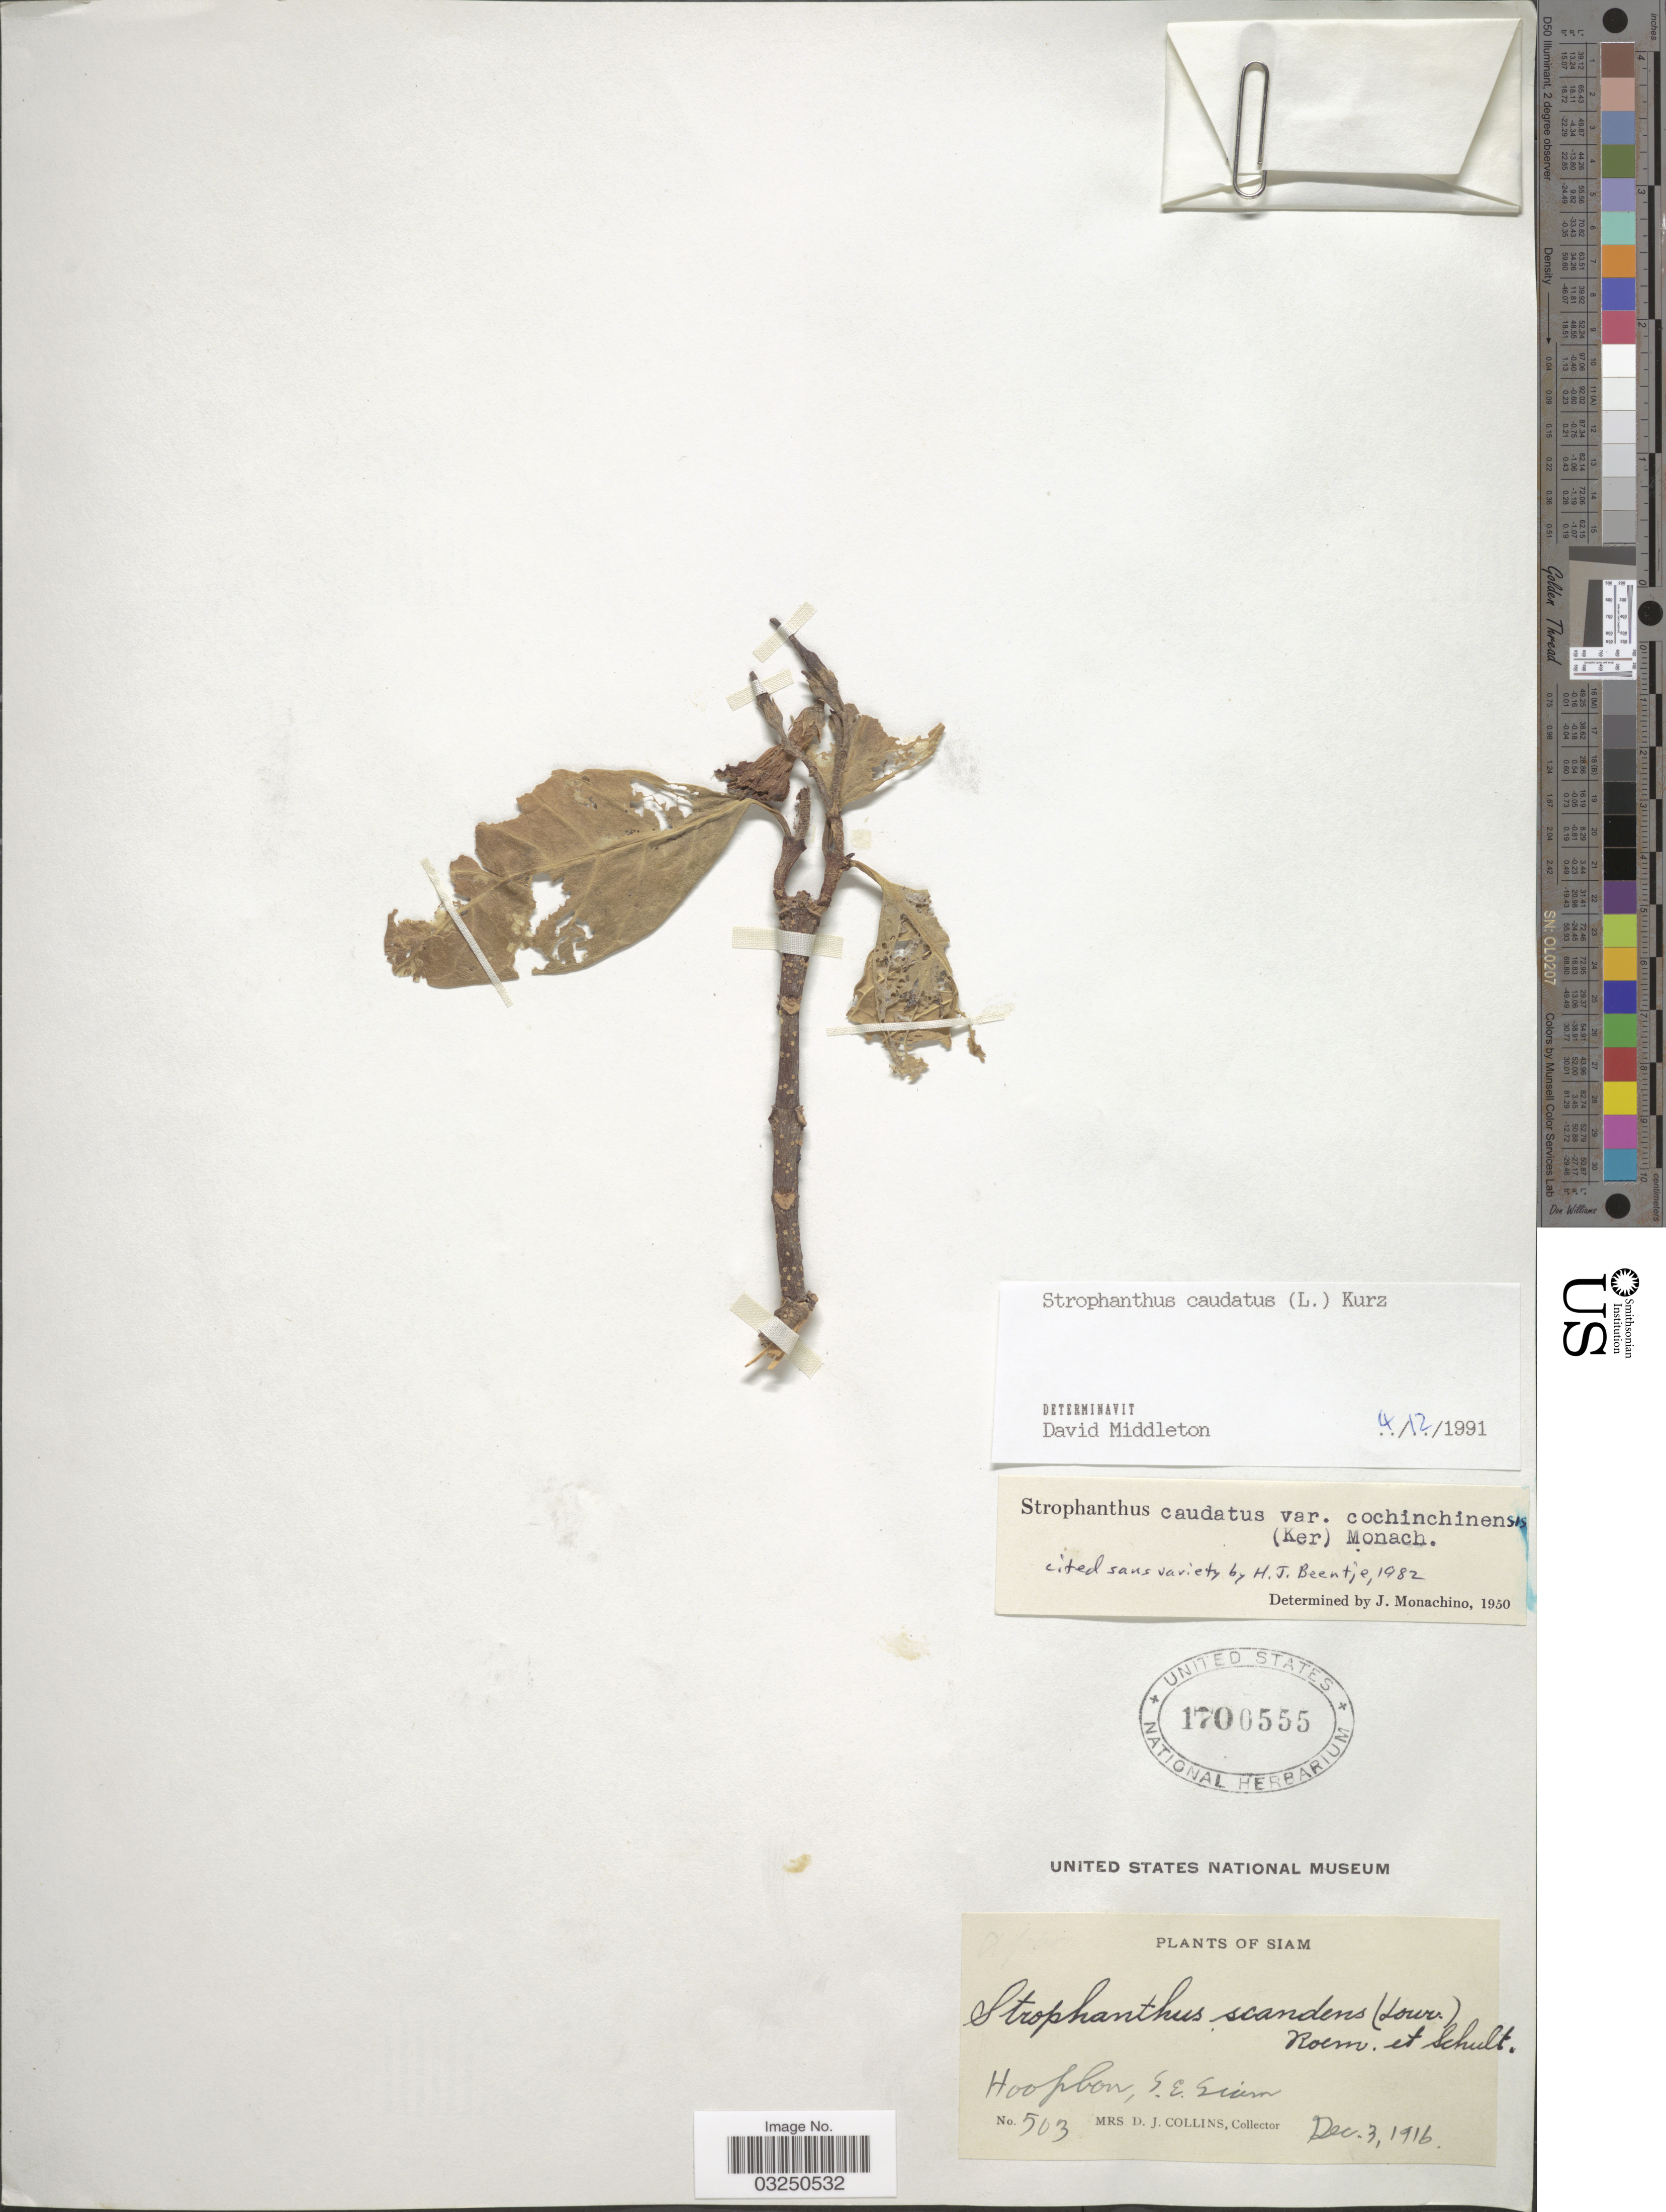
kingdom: Plantae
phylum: Tracheophyta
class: Magnoliopsida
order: Gentianales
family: Apocynaceae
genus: Strophanthus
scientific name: Strophanthus caudatus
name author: (L.) Kurz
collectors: Mrs. D. J. Collins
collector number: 503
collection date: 1916-12-03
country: Thailand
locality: Siam. Hoopbon, S. E. Siam.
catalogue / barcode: US 1700555